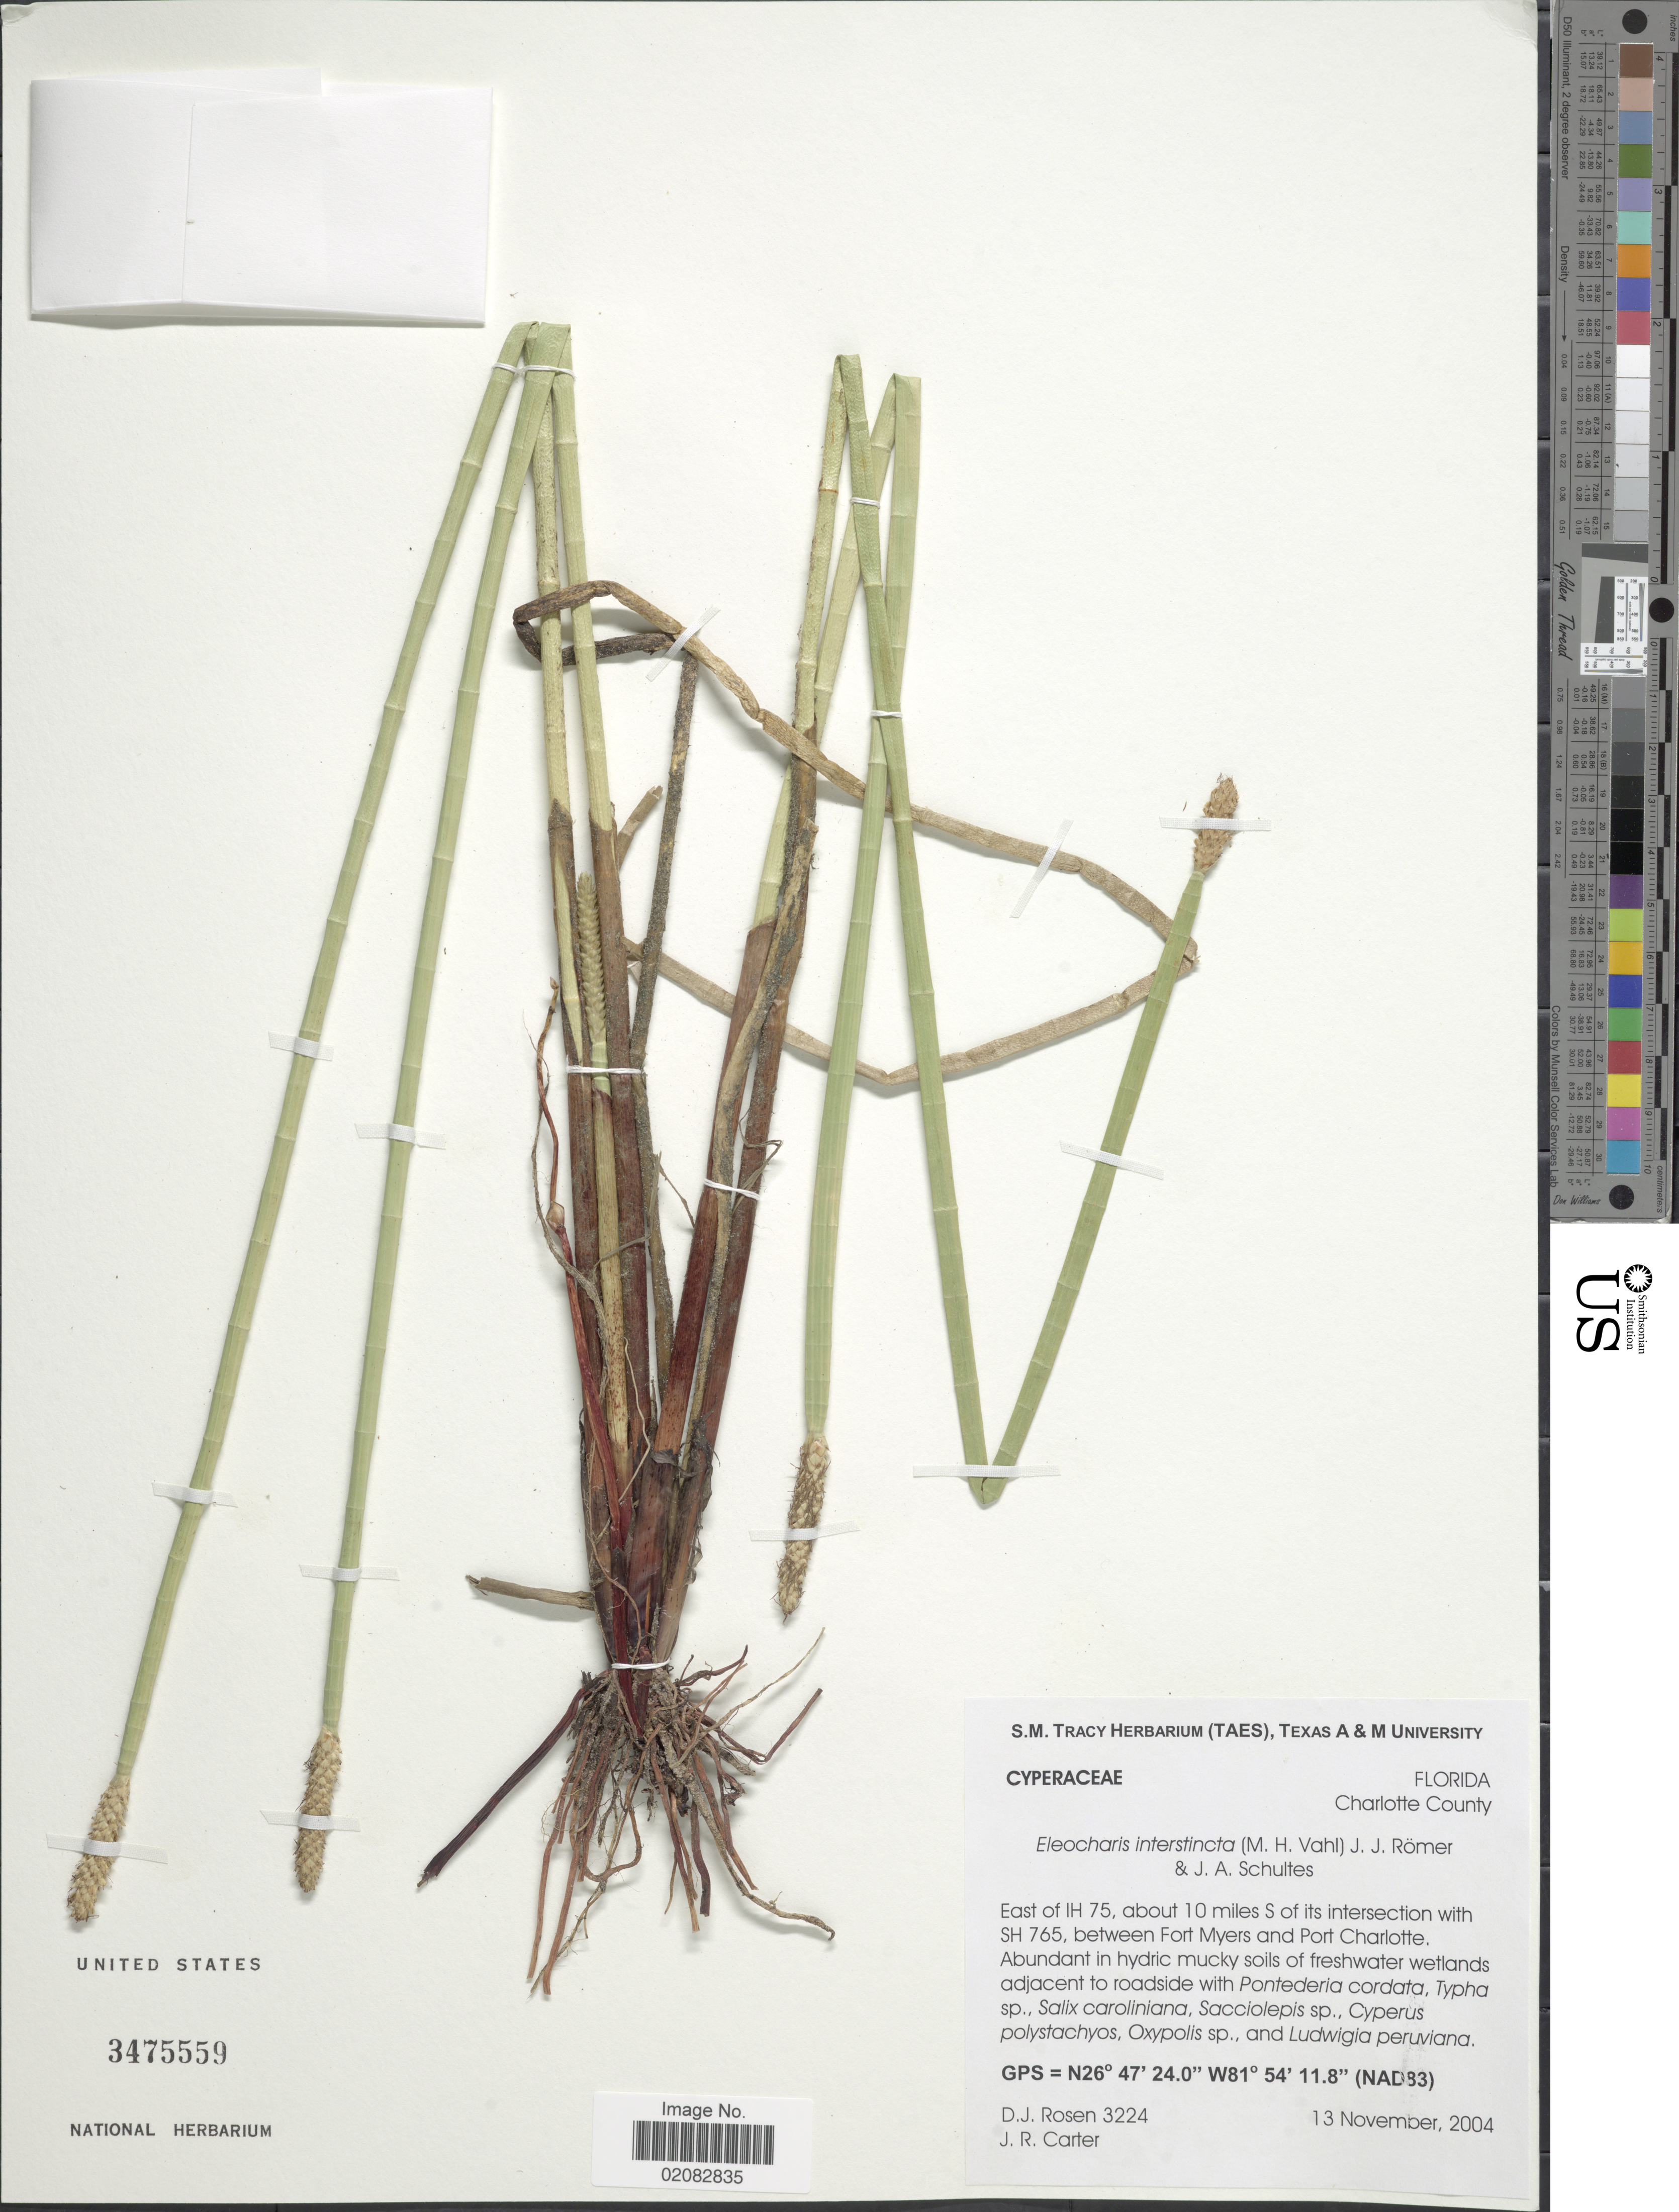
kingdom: Plantae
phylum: Tracheophyta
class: Liliopsida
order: Poales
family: Cyperaceae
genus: Eleocharis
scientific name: Eleocharis interstincta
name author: (Vahl) Roem. & Schult.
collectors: D. J. Rosen & R. Carter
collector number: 3224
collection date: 2004-11-13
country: United States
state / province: Florida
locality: Charlotte County, East of IH 75, about 10 miles S of Its intersection with SH 765, between Fort Myers and Port Charlotte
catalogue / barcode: US 3475559